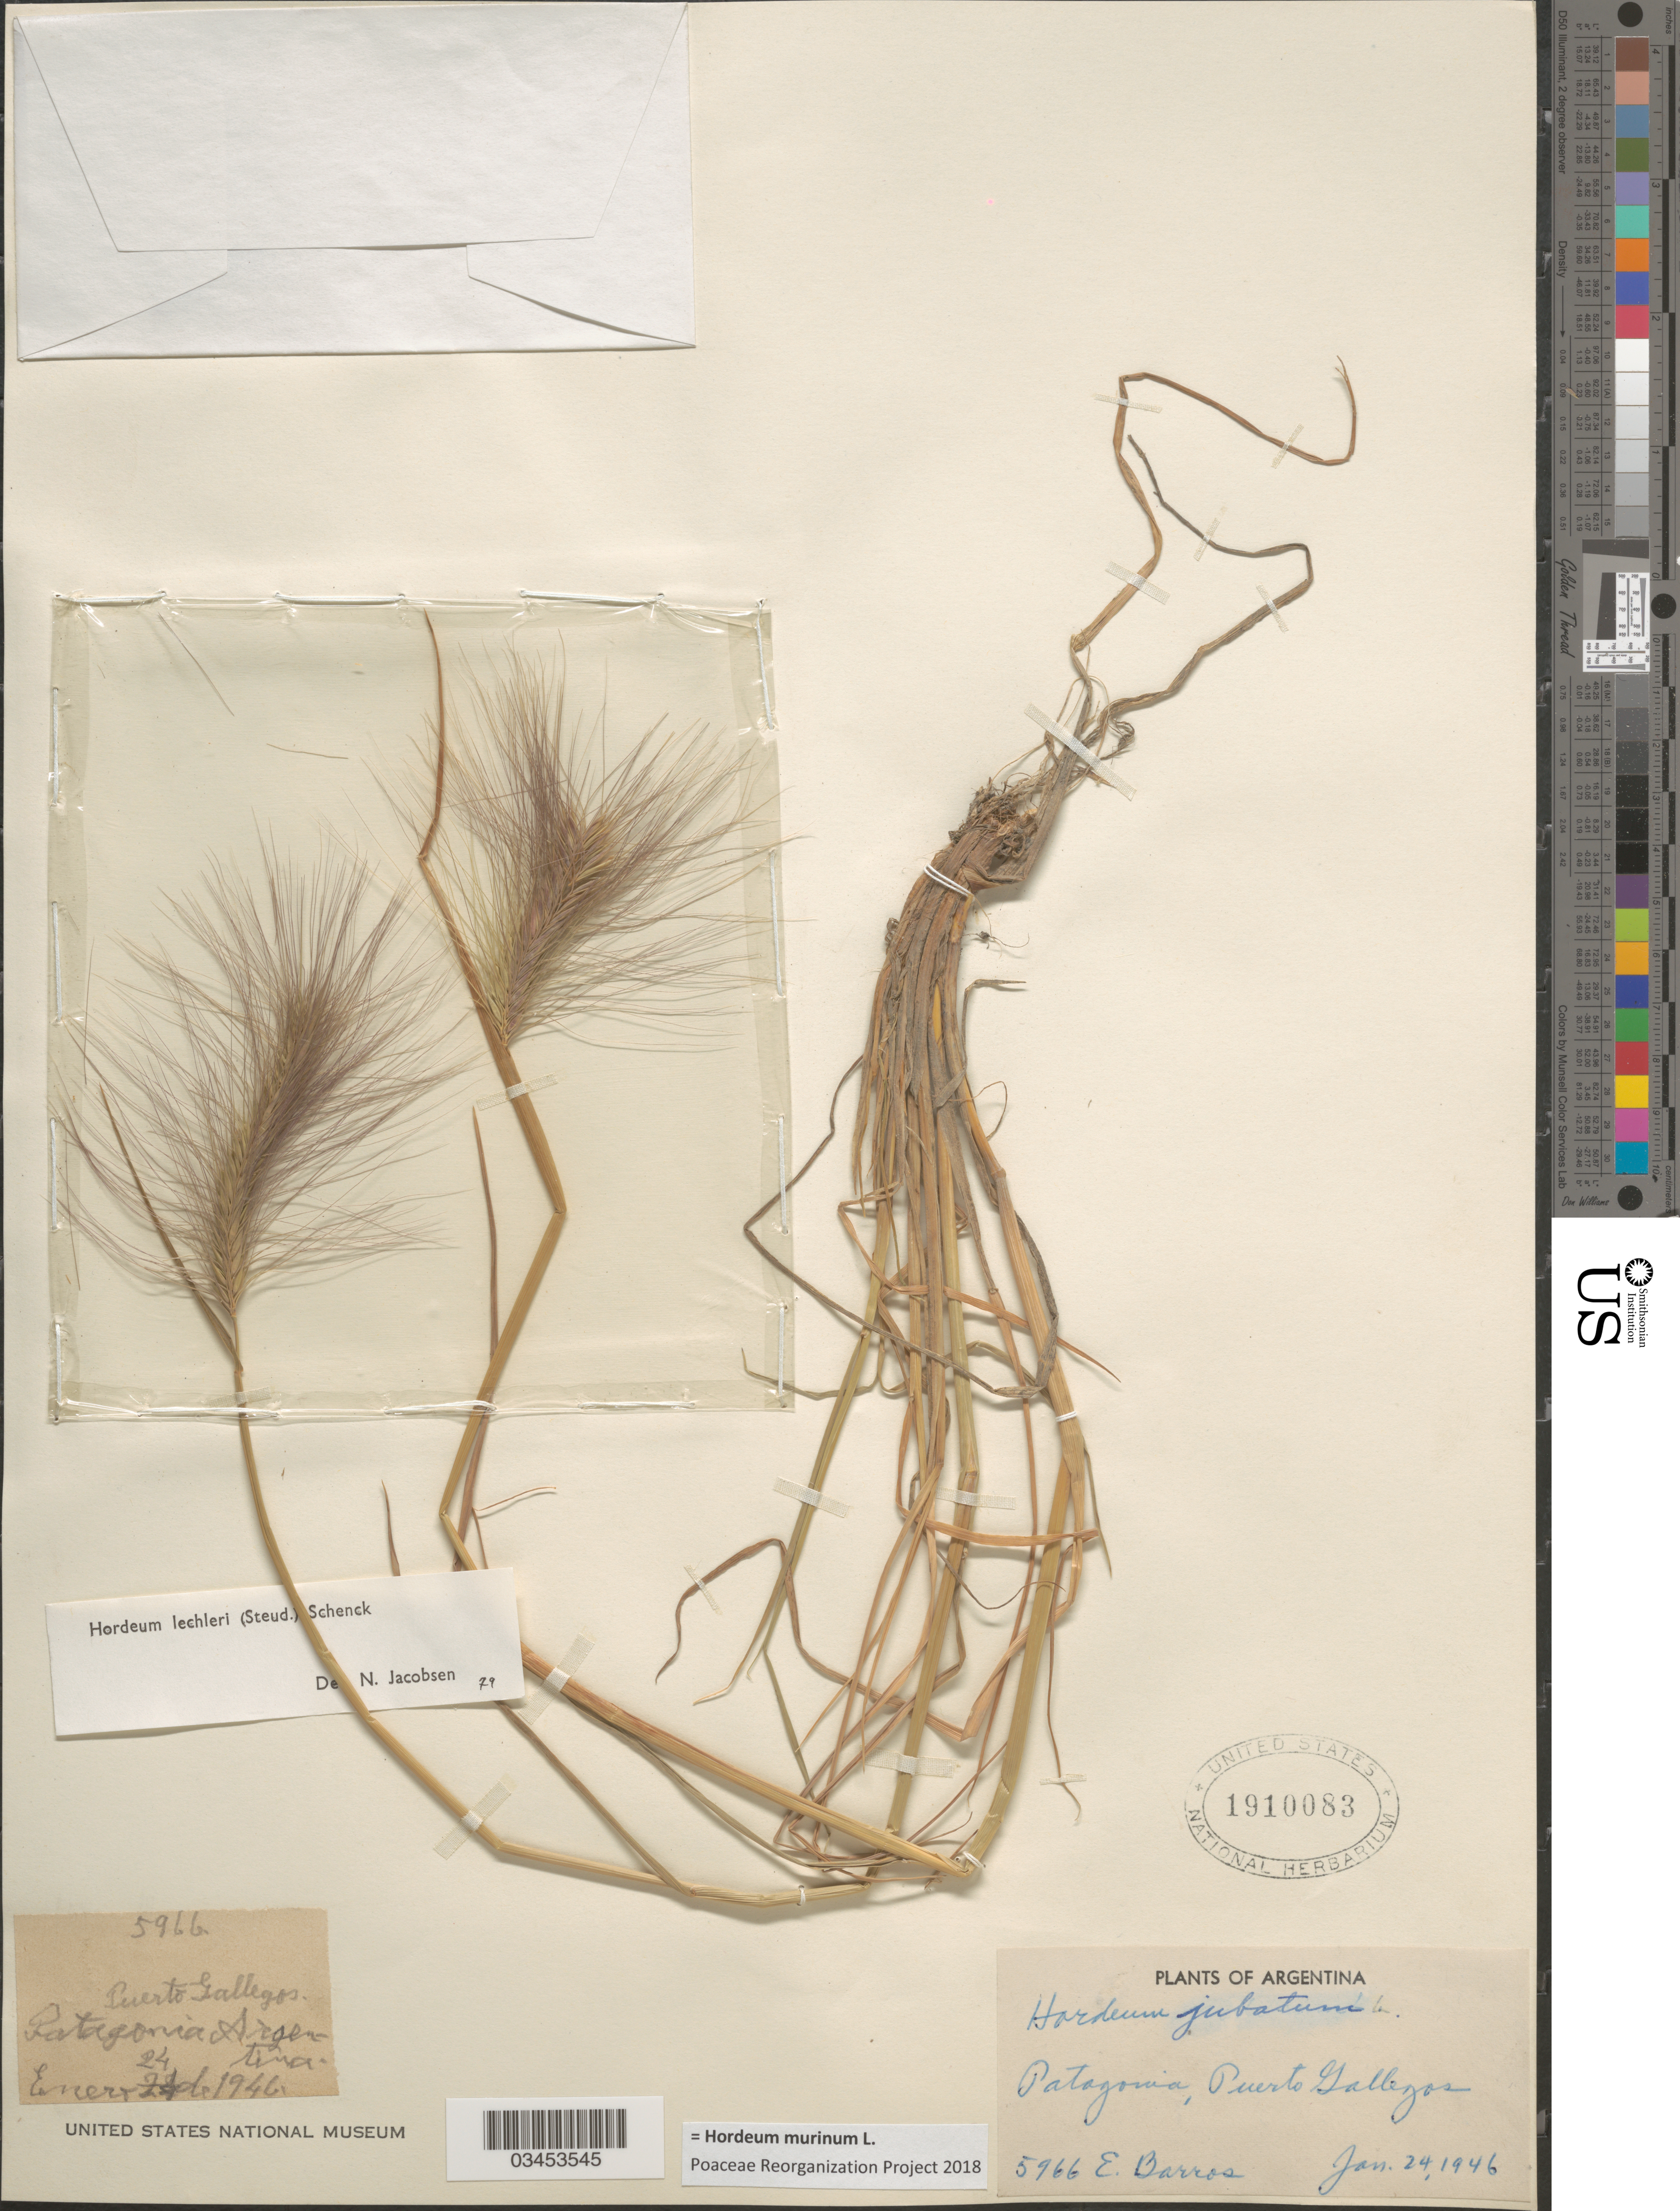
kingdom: Plantae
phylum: Tracheophyta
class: Liliopsida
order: Poales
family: Poaceae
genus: Hordeum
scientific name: Hordeum murinum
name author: L.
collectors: E. Barros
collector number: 5966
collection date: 1946-01-24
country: Chile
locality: Patagonia, Puerto Gallegos.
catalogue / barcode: US 1910083